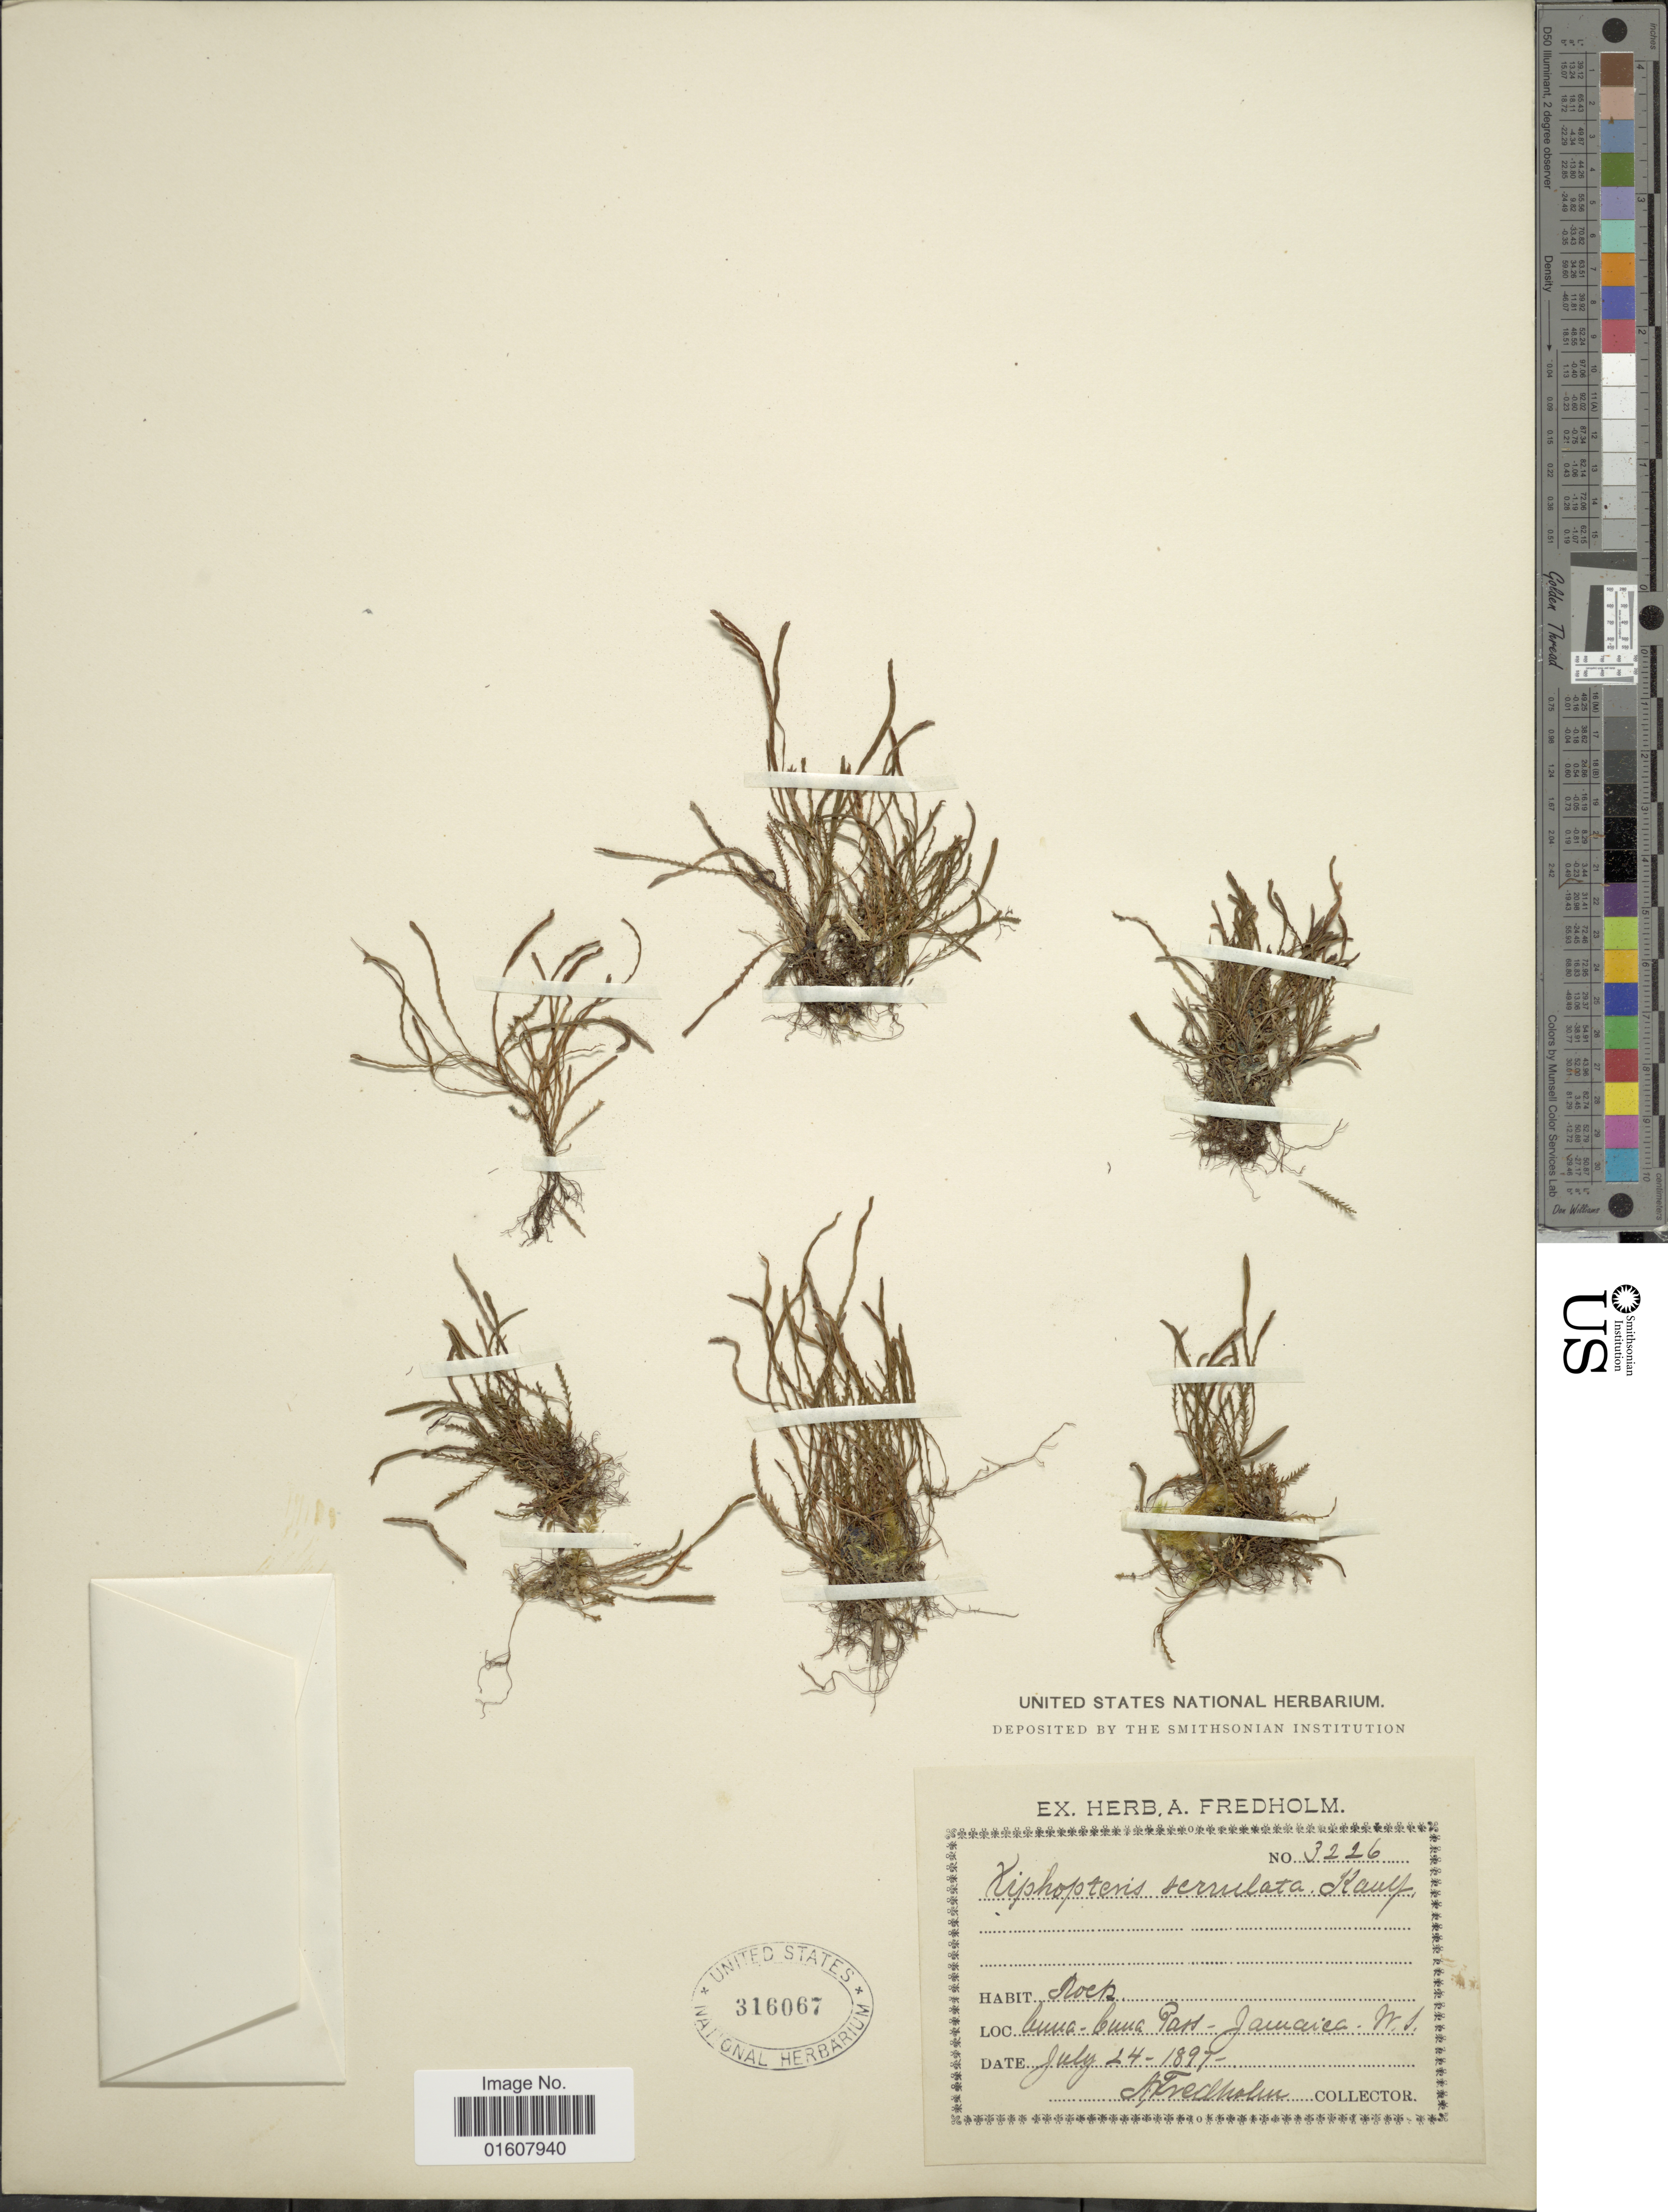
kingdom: Plantae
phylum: Tracheophyta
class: Polypodiopsida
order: Polypodiales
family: Polypodiaceae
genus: Cochlidium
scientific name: Cochlidium serrulatum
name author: (Sw.) L.E. Bishop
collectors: A. Fredholm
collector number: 3226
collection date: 1897-07-24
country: Jamaica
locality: Cuna-Cuna Pass, W. I.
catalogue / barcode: US 316067